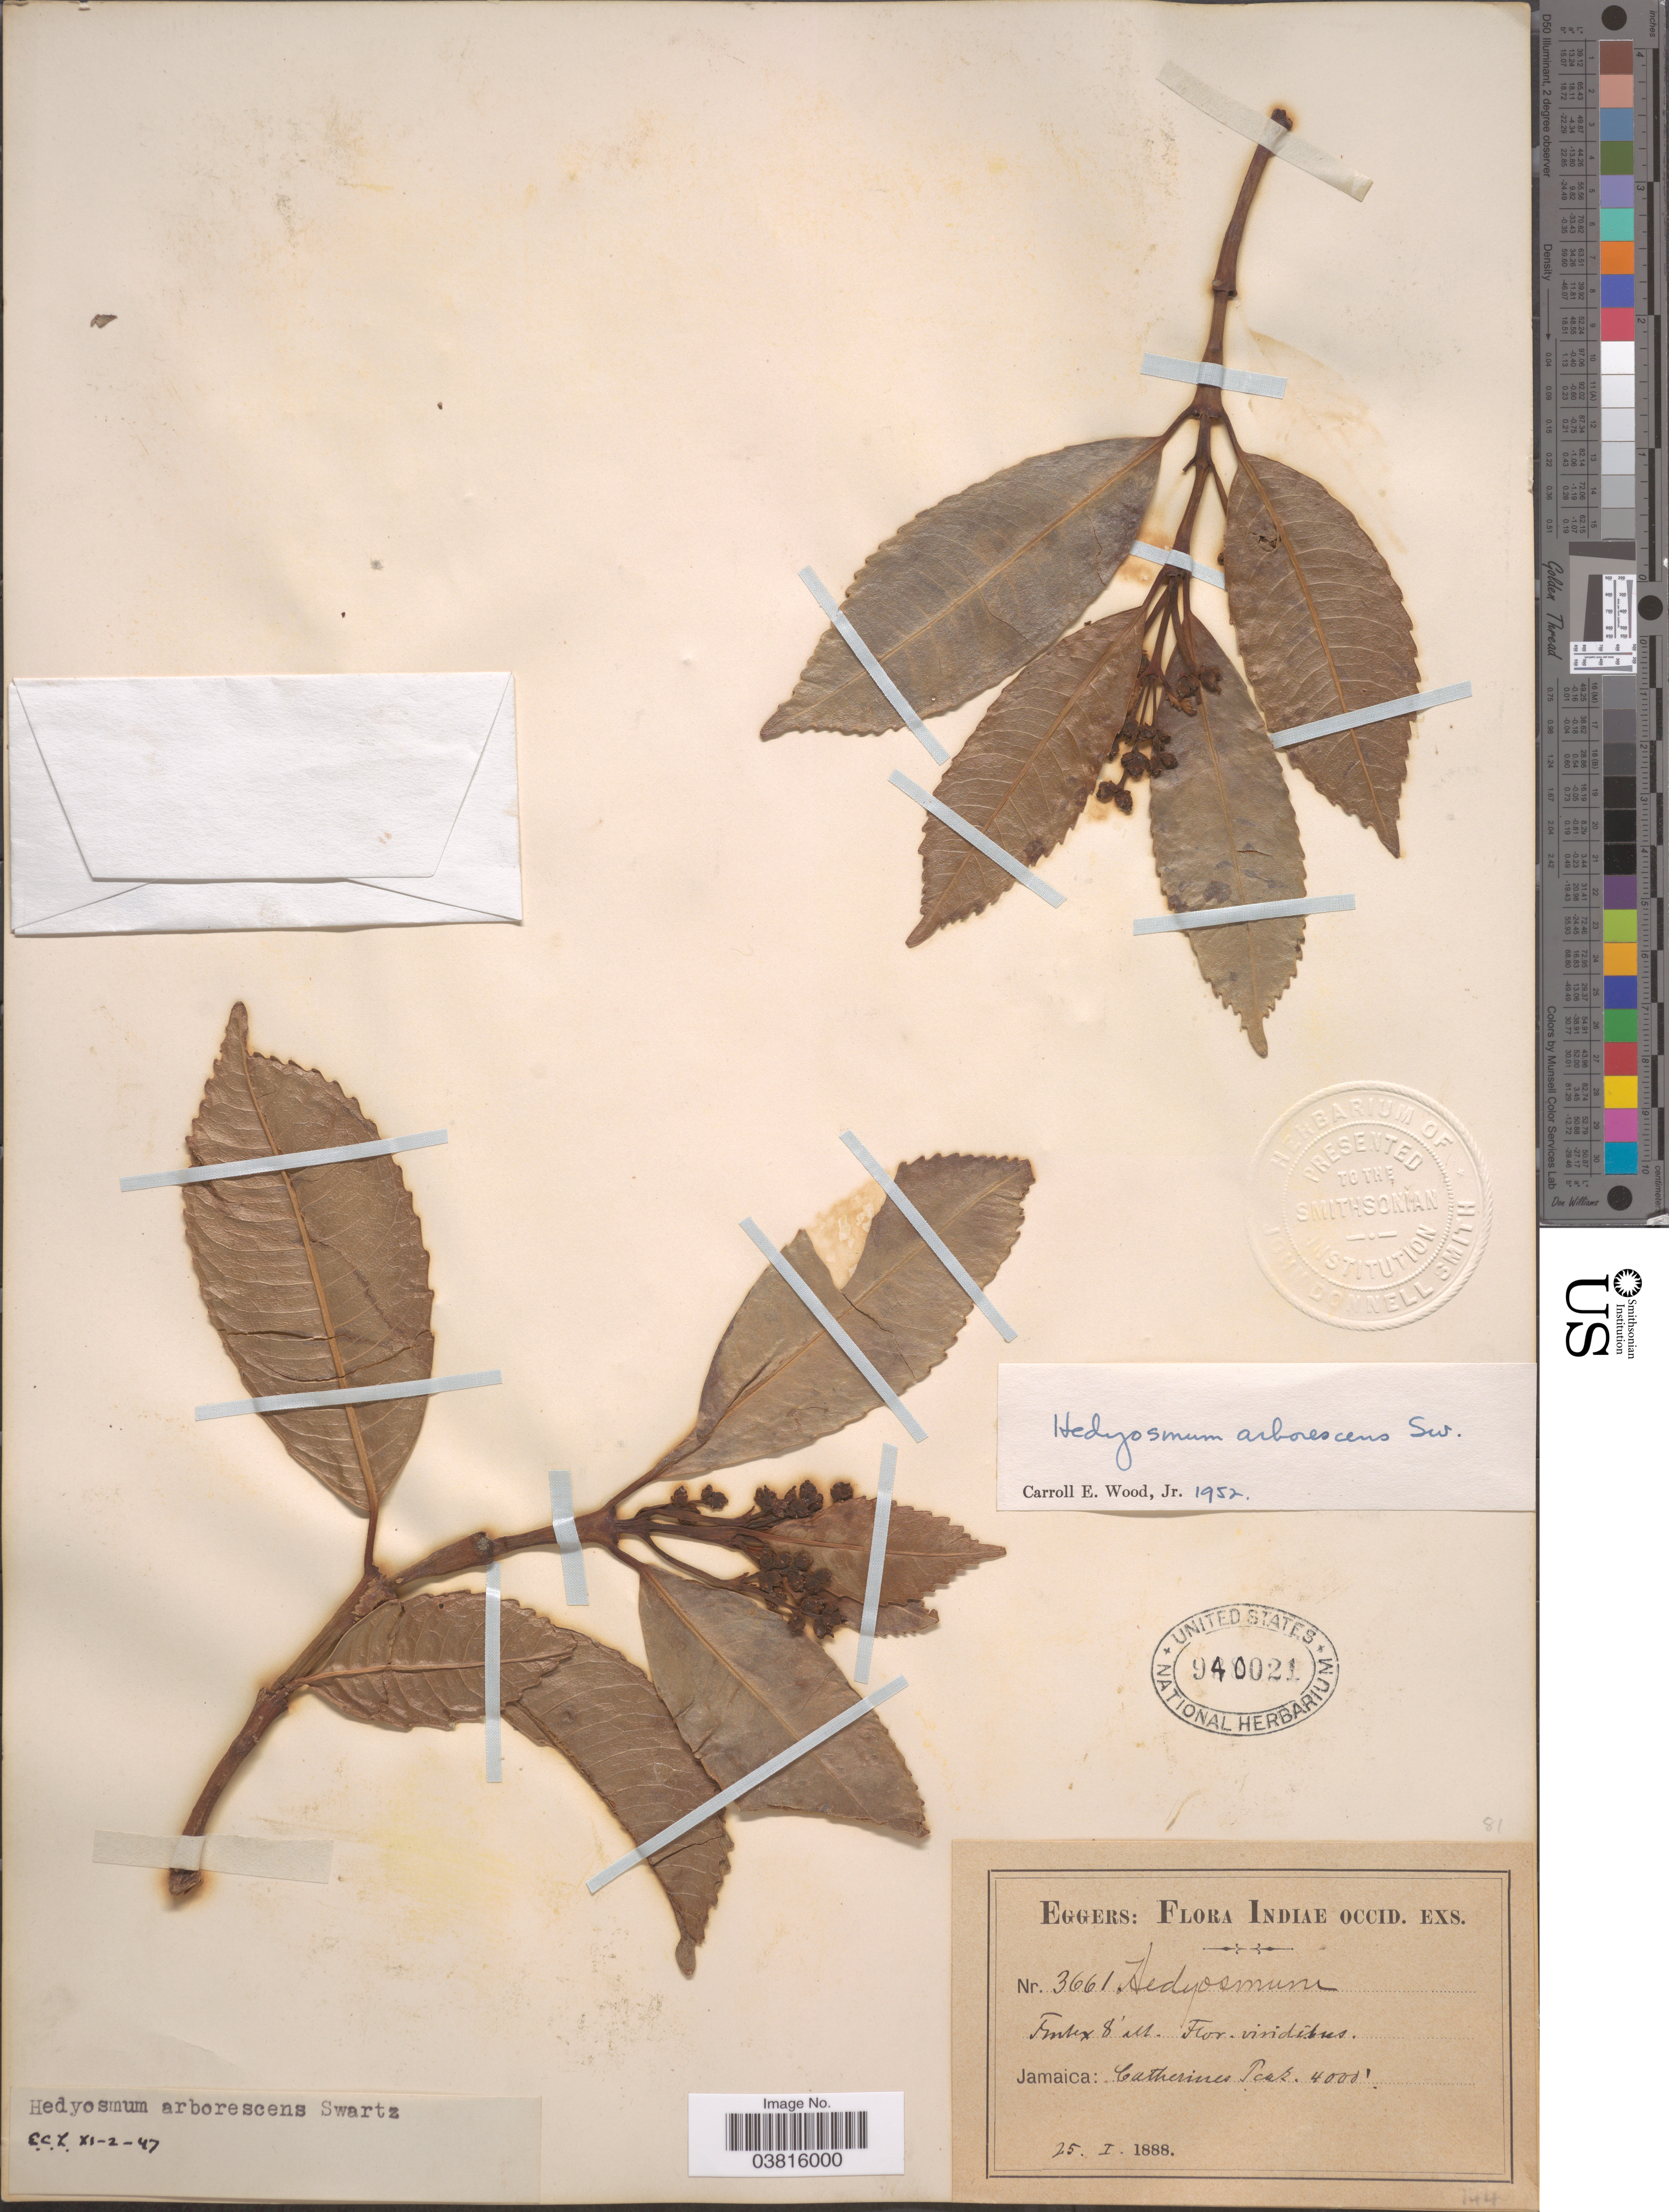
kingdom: Plantae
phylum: Tracheophyta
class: Magnoliopsida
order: Chloranthales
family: Chloranthaceae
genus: Hedyosmum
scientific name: Hedyosmum arborescens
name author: Sw.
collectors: -. Eggers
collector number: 3661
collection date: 1888-01-25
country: Jamaica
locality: Indiae Occid. Exs. Catherines Peak.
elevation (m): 1219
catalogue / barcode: US 940021